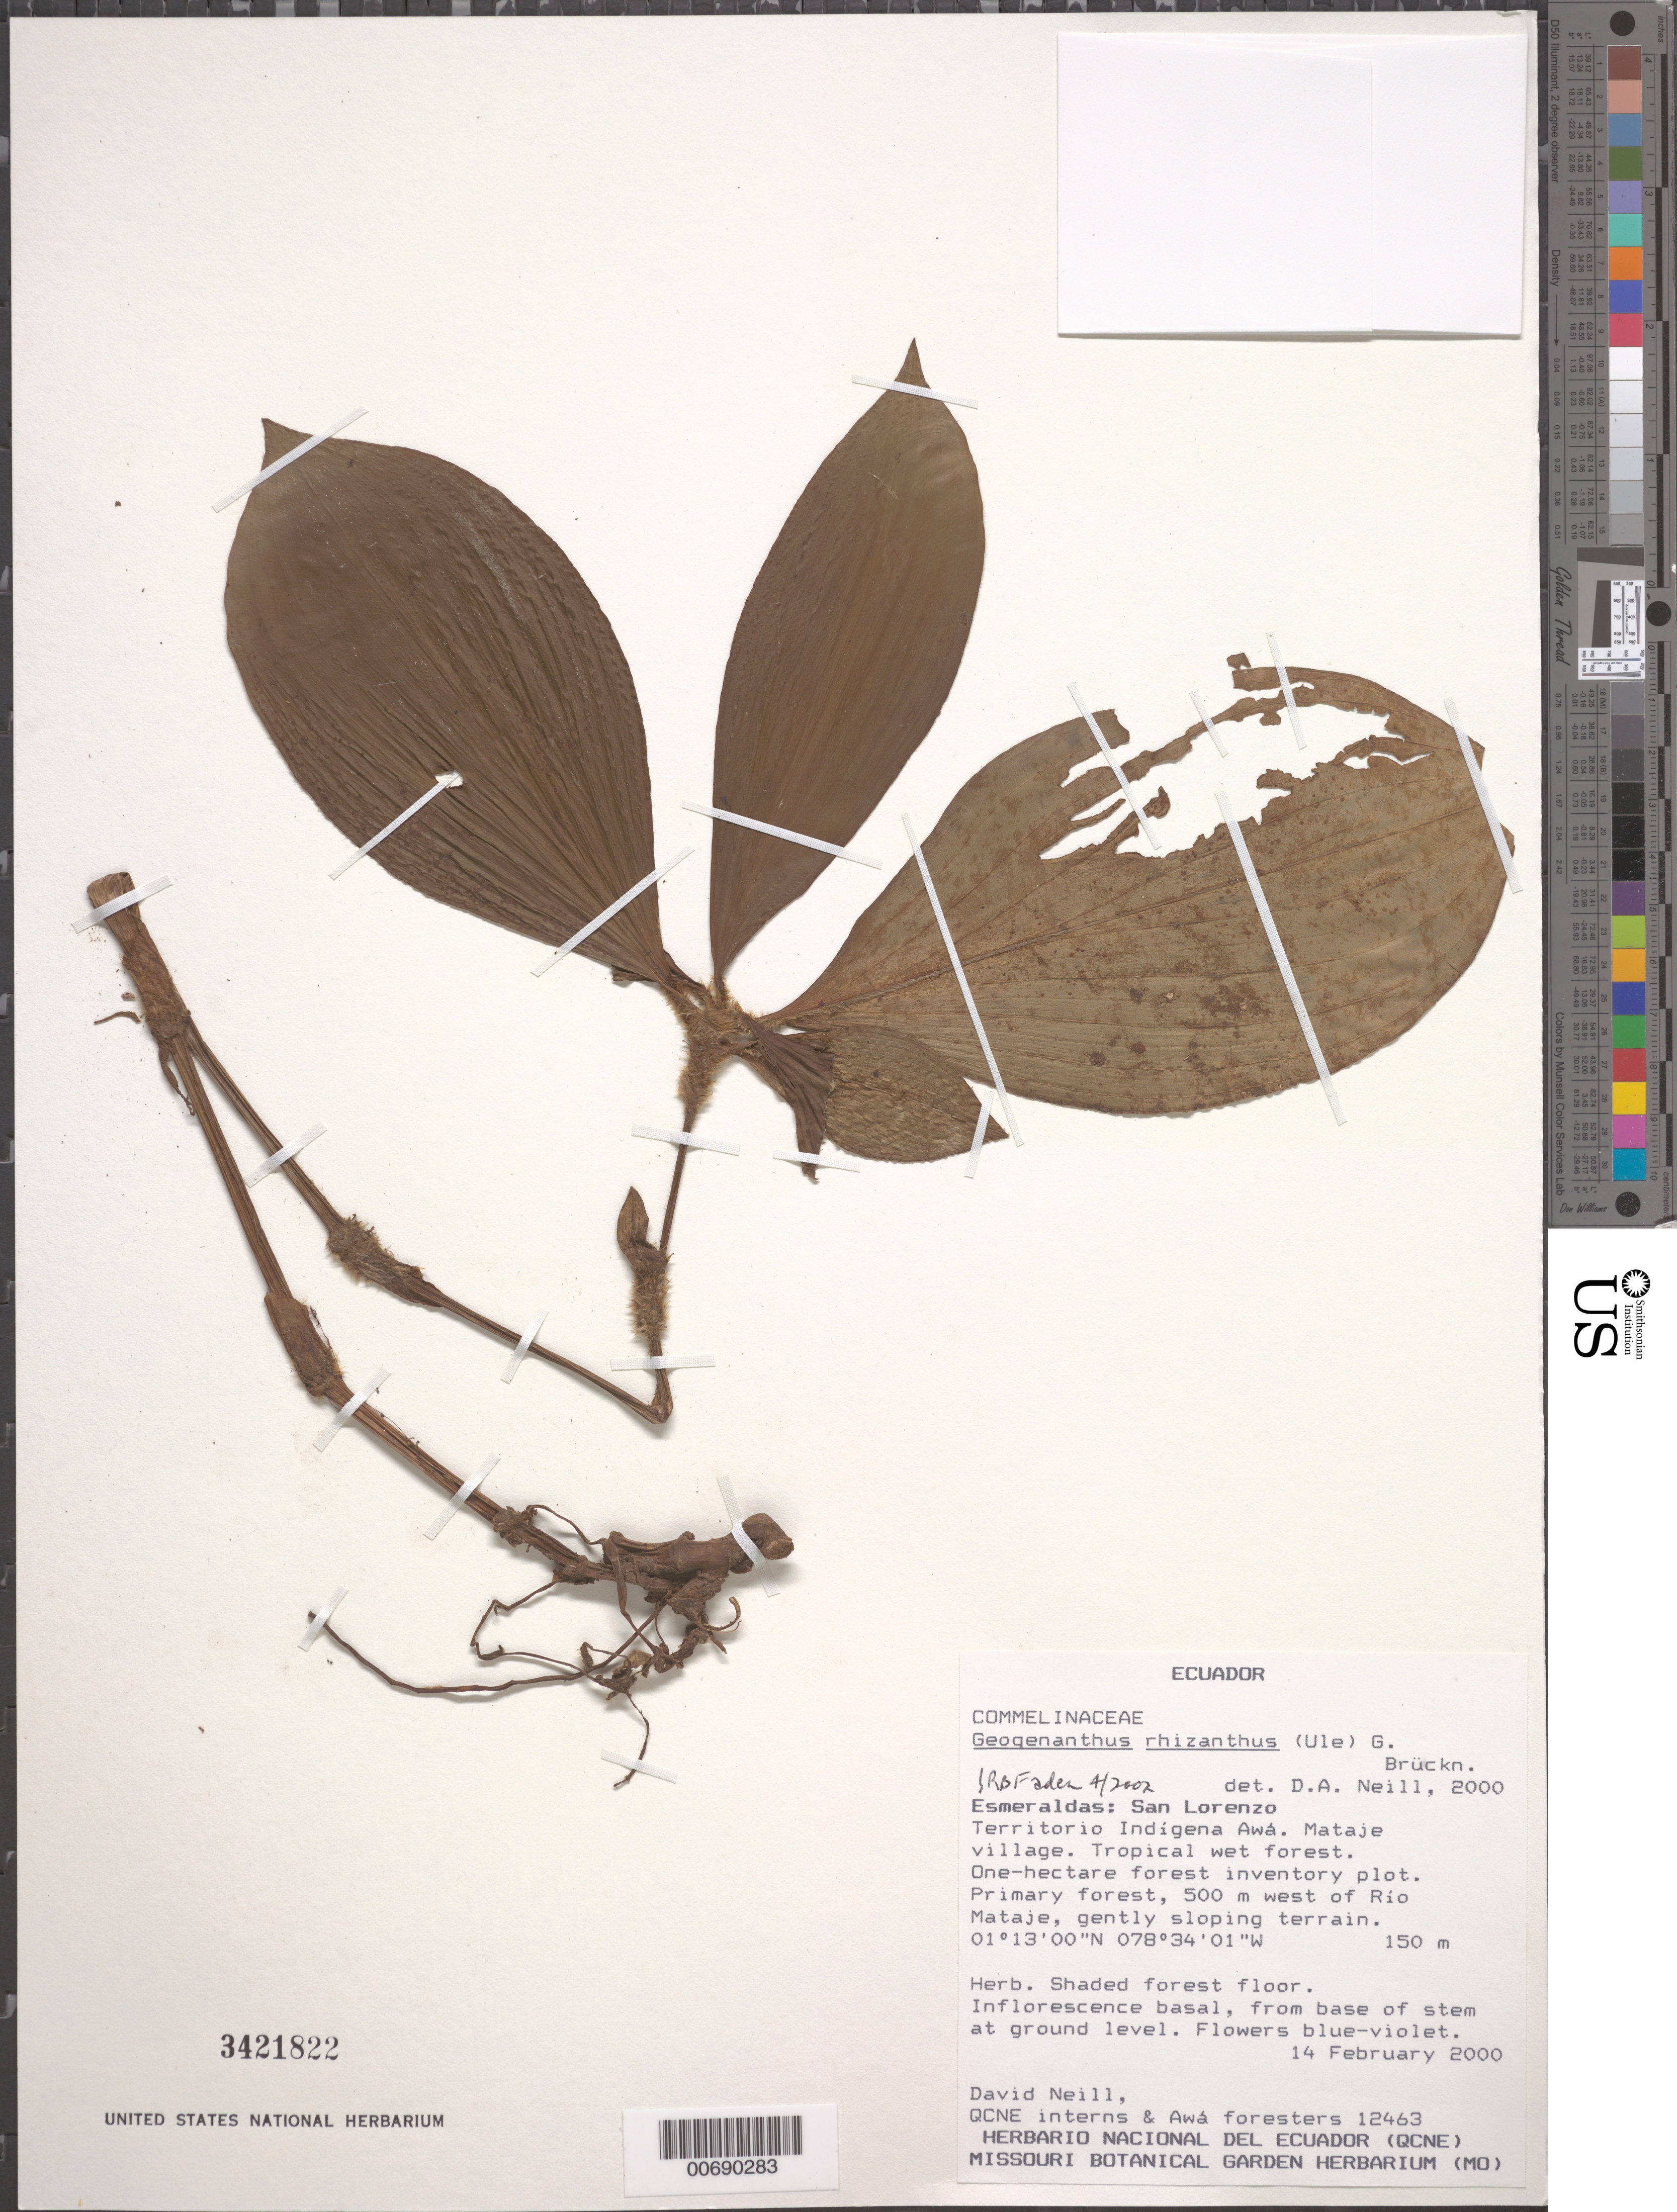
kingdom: Plantae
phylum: Tracheophyta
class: Liliopsida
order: Commelinales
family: Commelinaceae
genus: Geogenanthus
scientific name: Geogenanthus rhizanthus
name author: (Ule) G. Brückn.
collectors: D. A. Neill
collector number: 12463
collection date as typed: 14 Feb 2000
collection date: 2000-02-14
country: Ecuador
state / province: Esmeraldas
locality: San Lorenzo, Indigena Awa Terr., Mataje Village.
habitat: Shaded forest floor.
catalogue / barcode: US 3421822